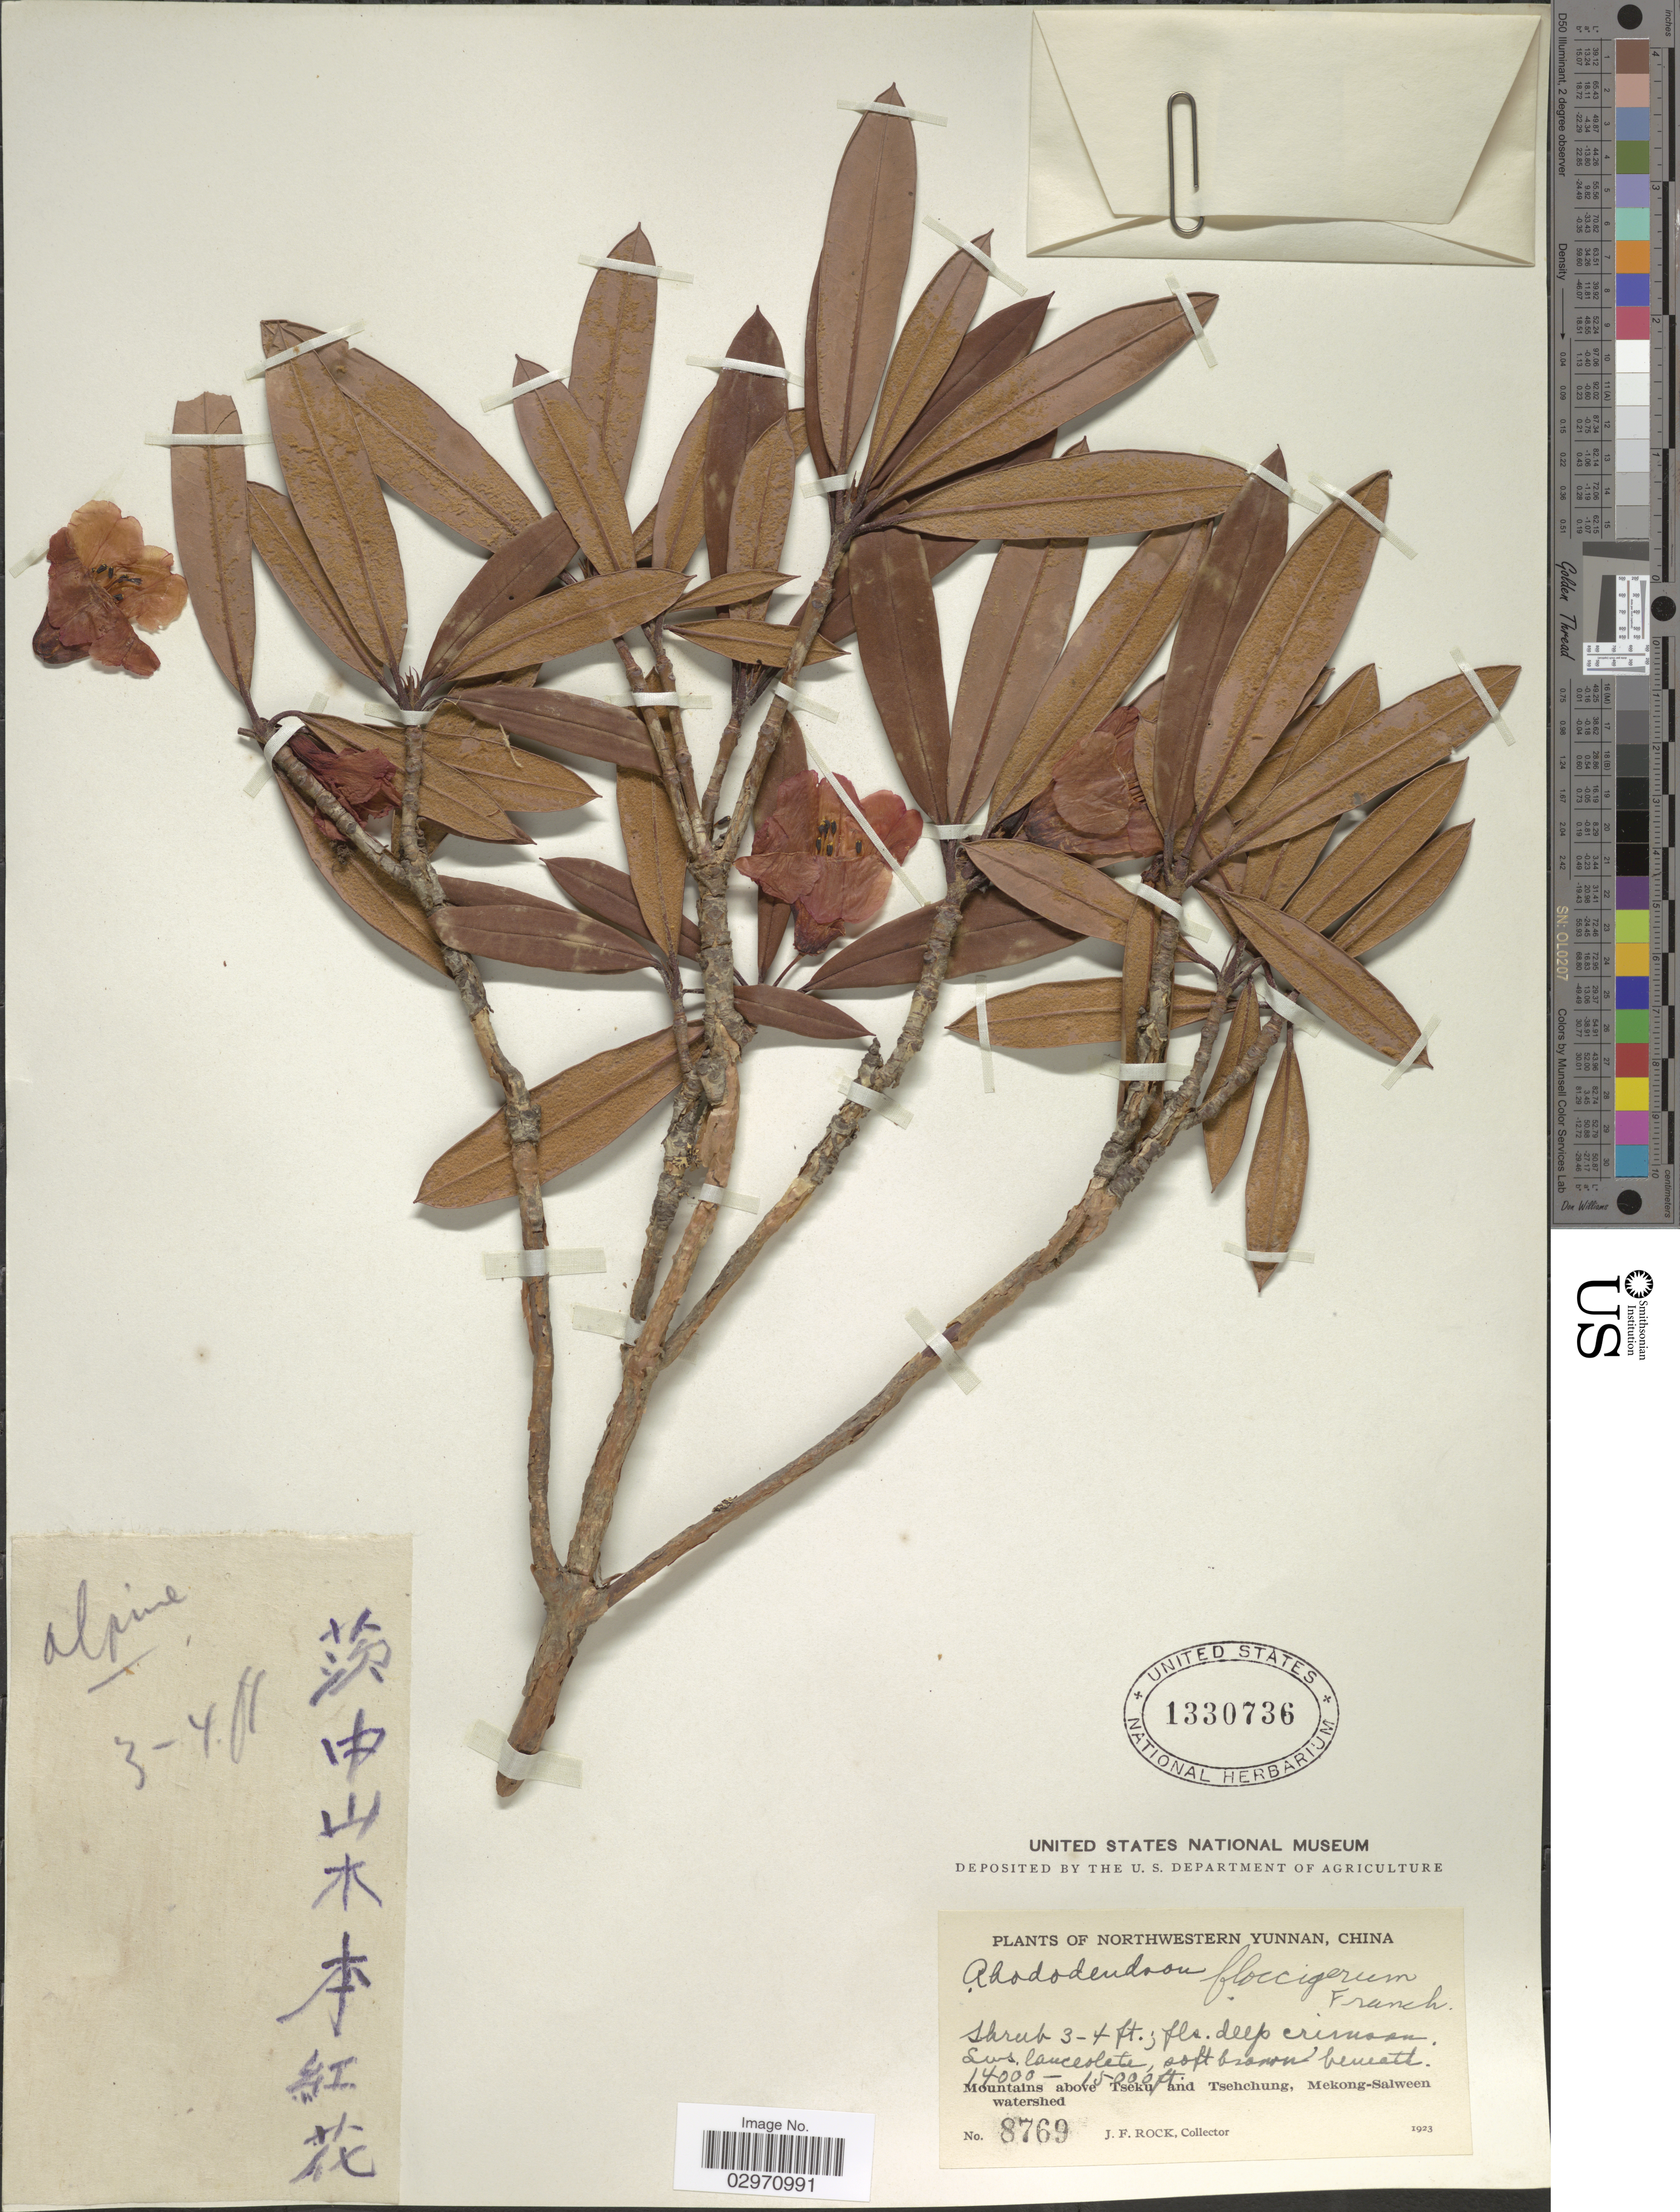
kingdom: Plantae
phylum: Tracheophyta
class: Magnoliopsida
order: Ericales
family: Ericaceae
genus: Rhododendron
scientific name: Rhododendron floccigerum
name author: Franch.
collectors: J. Rock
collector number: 8769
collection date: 1923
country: China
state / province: Yunnan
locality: Northwestern Yunnan. Mountains above Tseku and Tsehchung, Mekong-Salween watershed.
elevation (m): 4267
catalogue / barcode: US 1330736